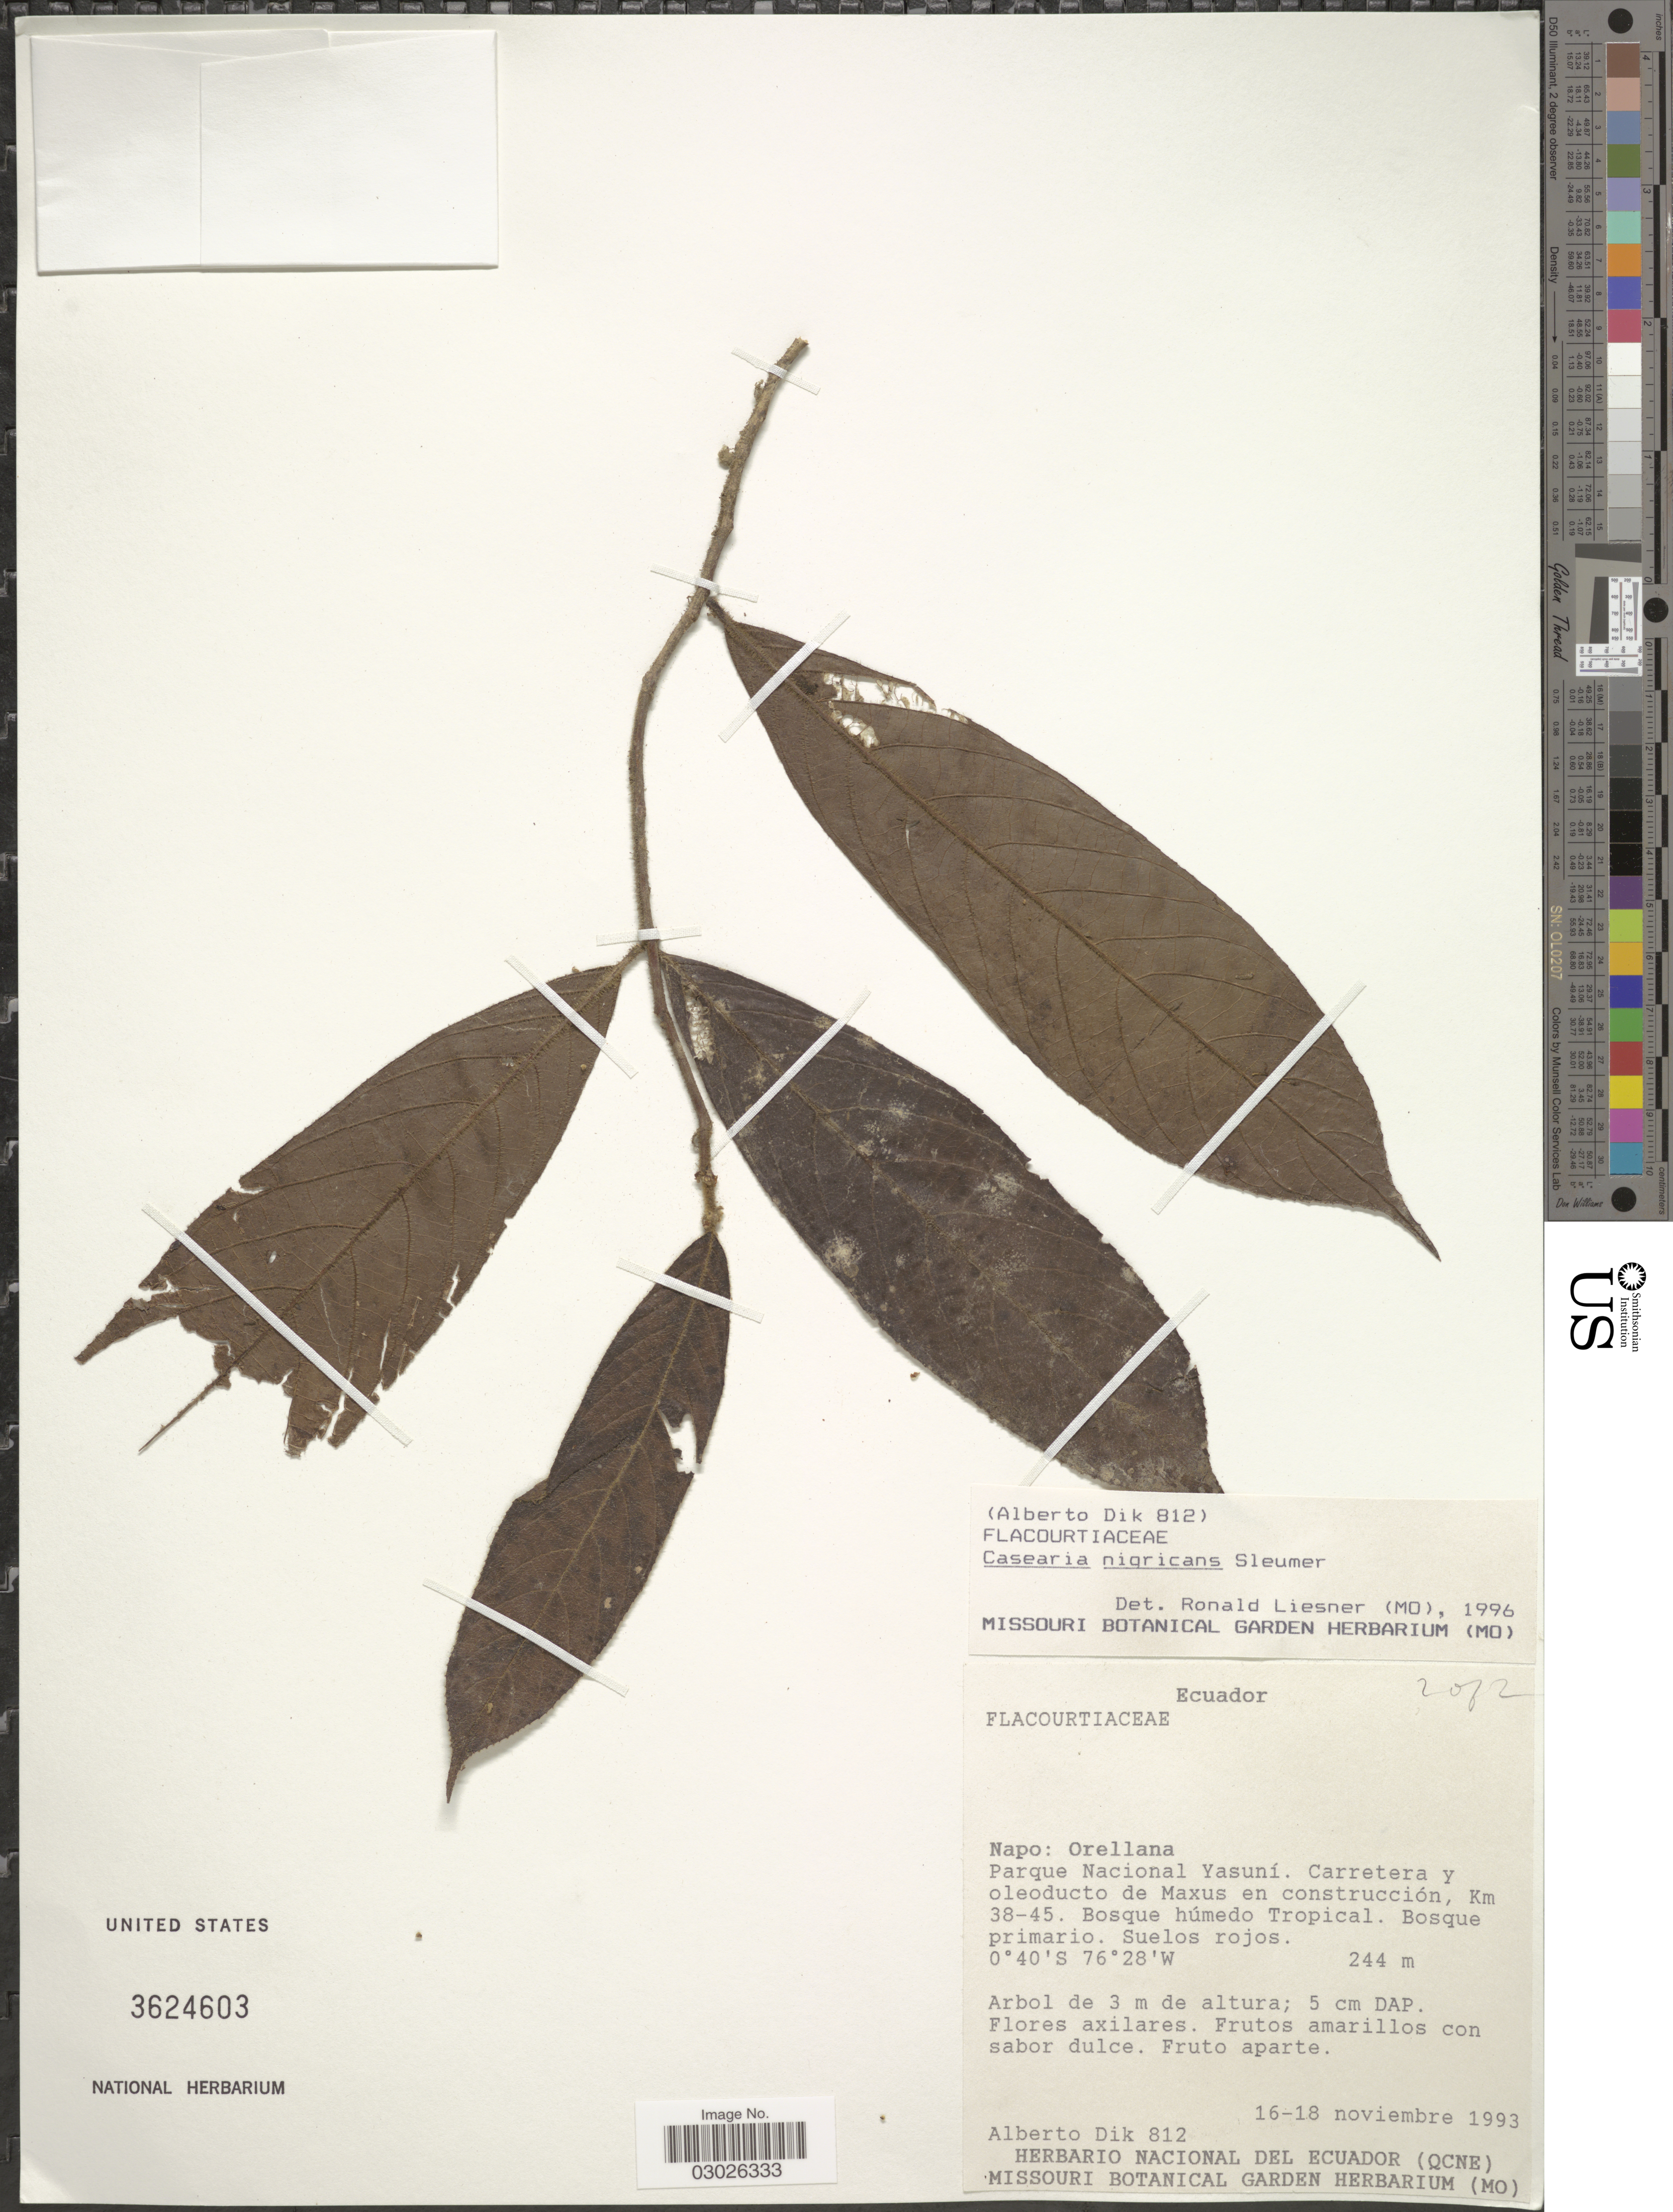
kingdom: Plantae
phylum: Tracheophyta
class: Magnoliopsida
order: Malpighiales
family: Salicaceae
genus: Casearia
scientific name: Casearia nigricans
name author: Sleumer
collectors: A. Dik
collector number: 812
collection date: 1993-11-16/1993-11-18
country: Ecuador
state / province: Napo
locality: Napo: Orellana Cantón. Parque Nacional Yasuni. Carretera y oleoducto de Maxus en construcción, Km 38-45.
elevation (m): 244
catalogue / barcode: US 3624603